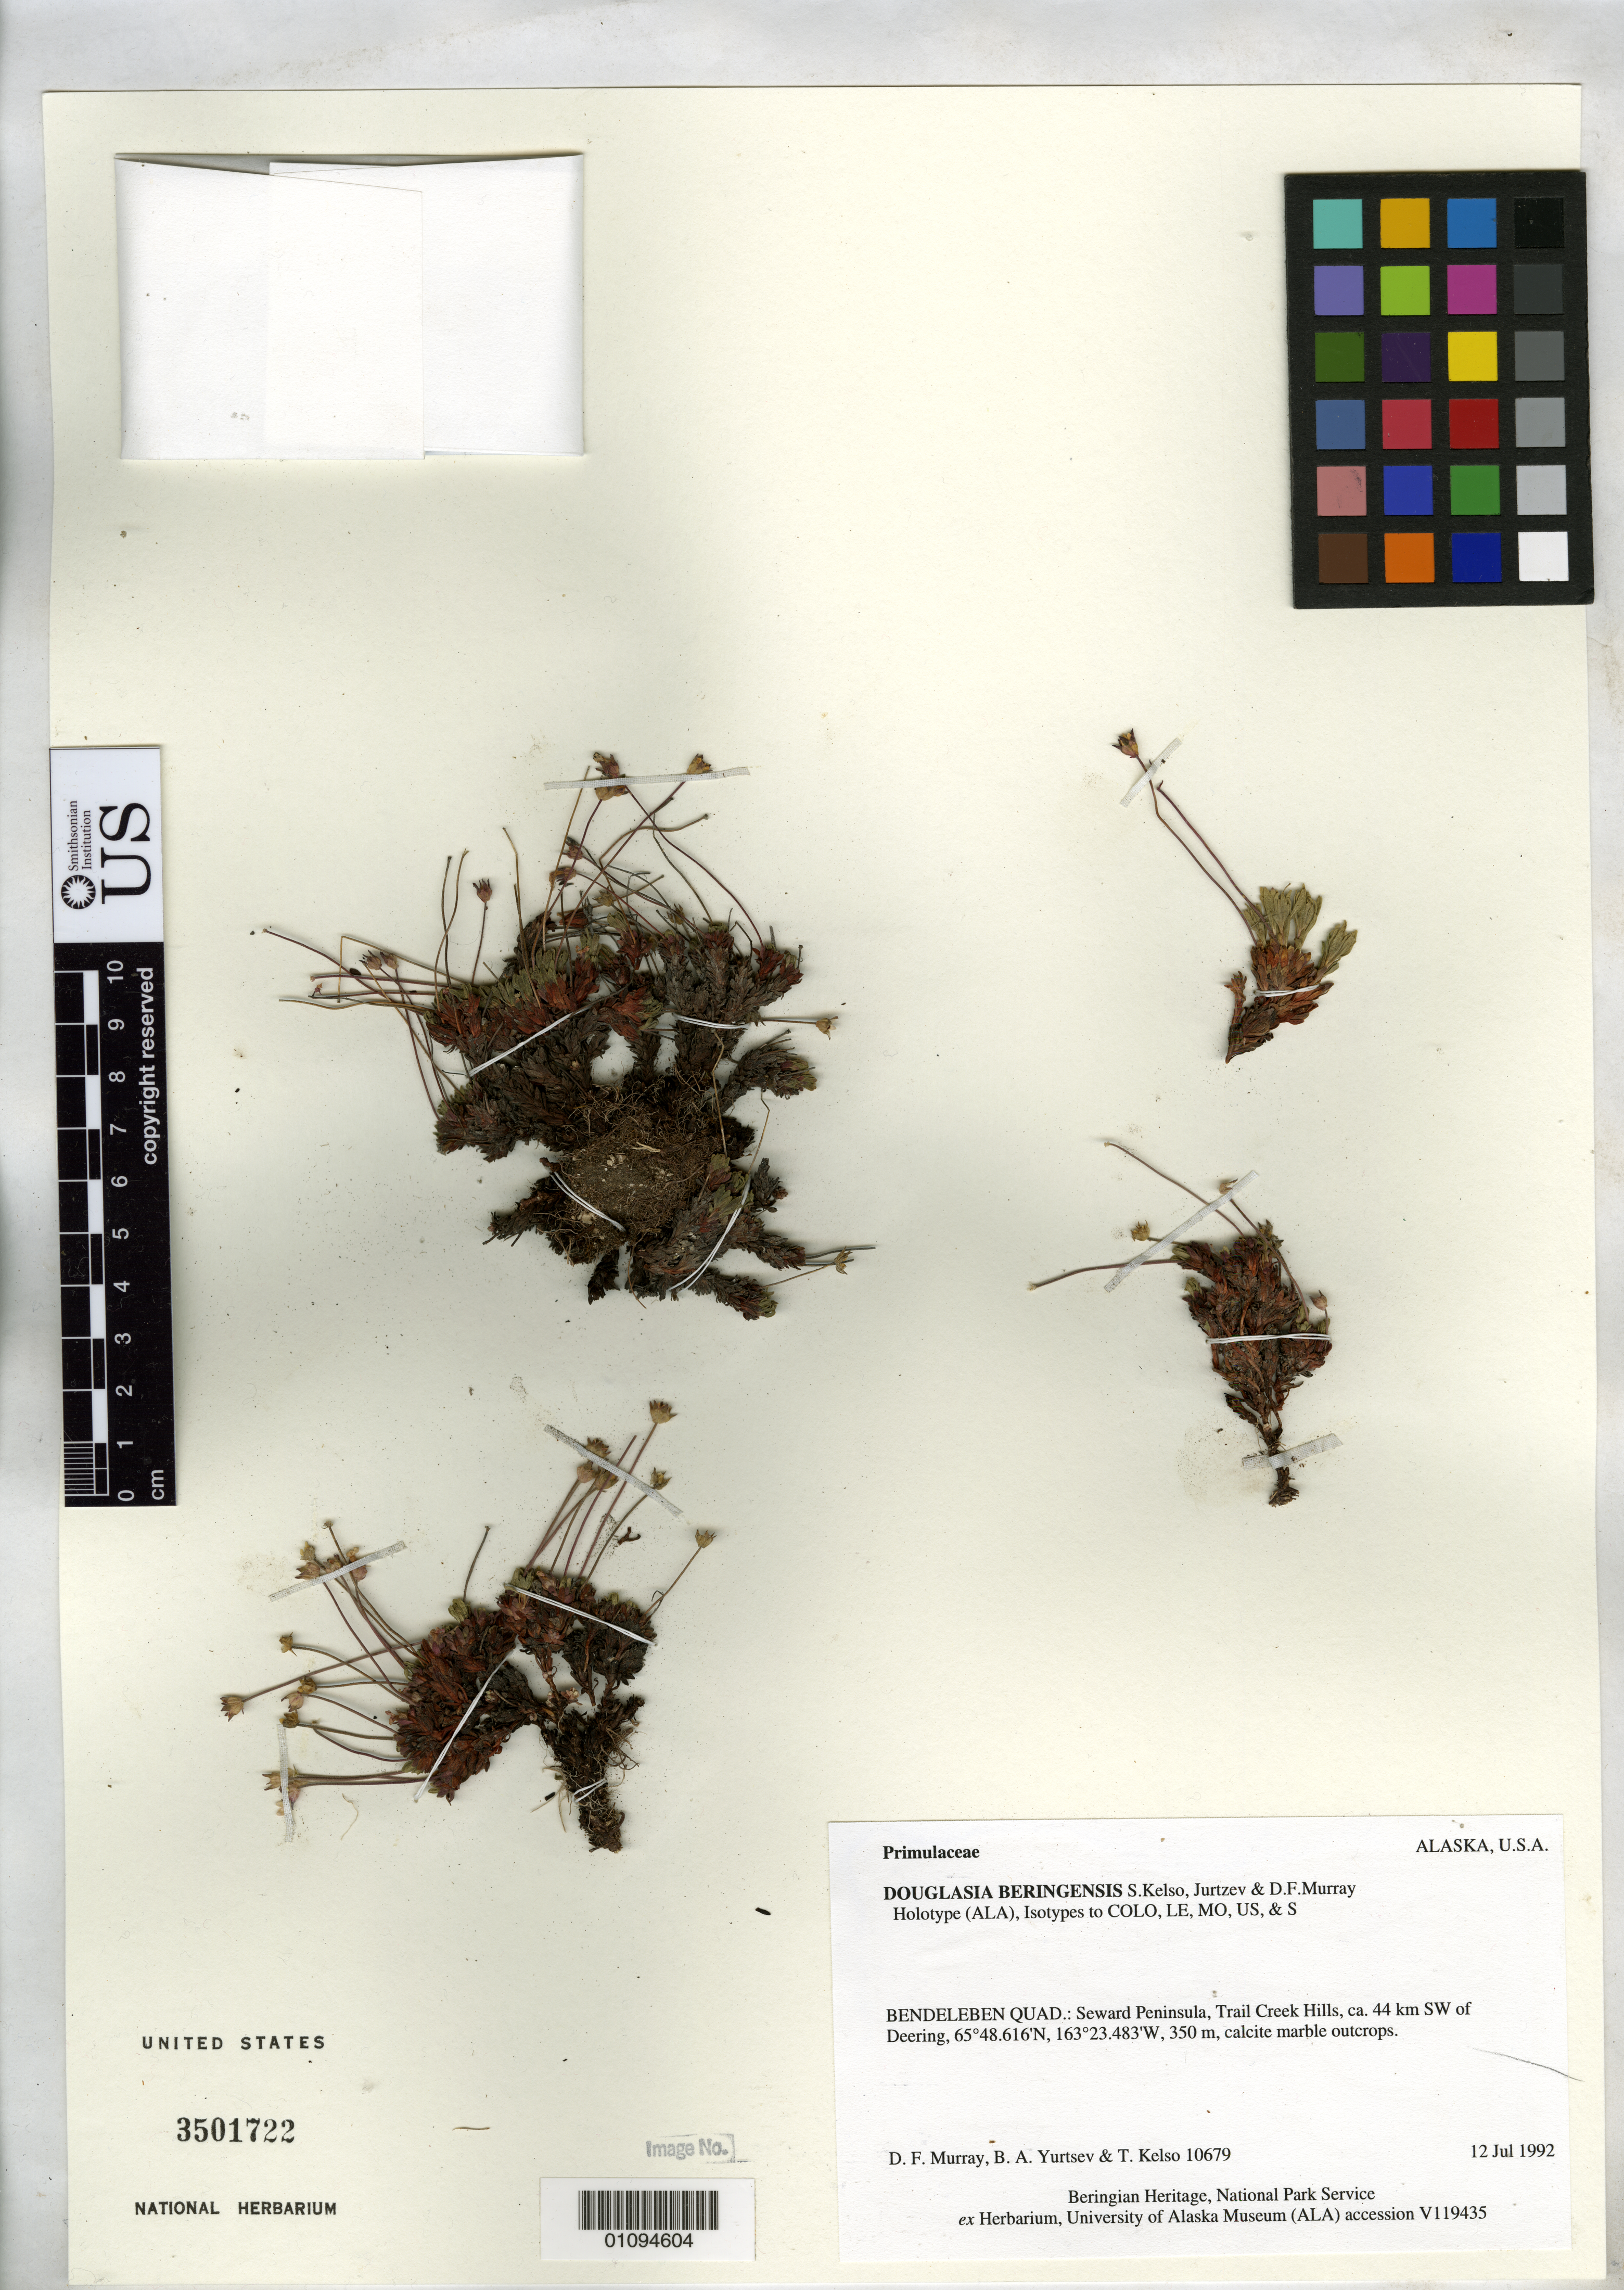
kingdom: Plantae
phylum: Tracheophyta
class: Magnoliopsida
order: Ericales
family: Primulaceae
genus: Douglasia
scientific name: Douglasia beringensis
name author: S. Kelso et al.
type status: Isotype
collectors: D. F. Murray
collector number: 10679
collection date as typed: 12 Jul 1992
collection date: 1992-07-12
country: United States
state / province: Alaska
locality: Bendelebren Quad., Seward Peninsula, Trail Creek Hills, ca. 44 km SW of Deering.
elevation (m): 350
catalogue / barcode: US 3501722